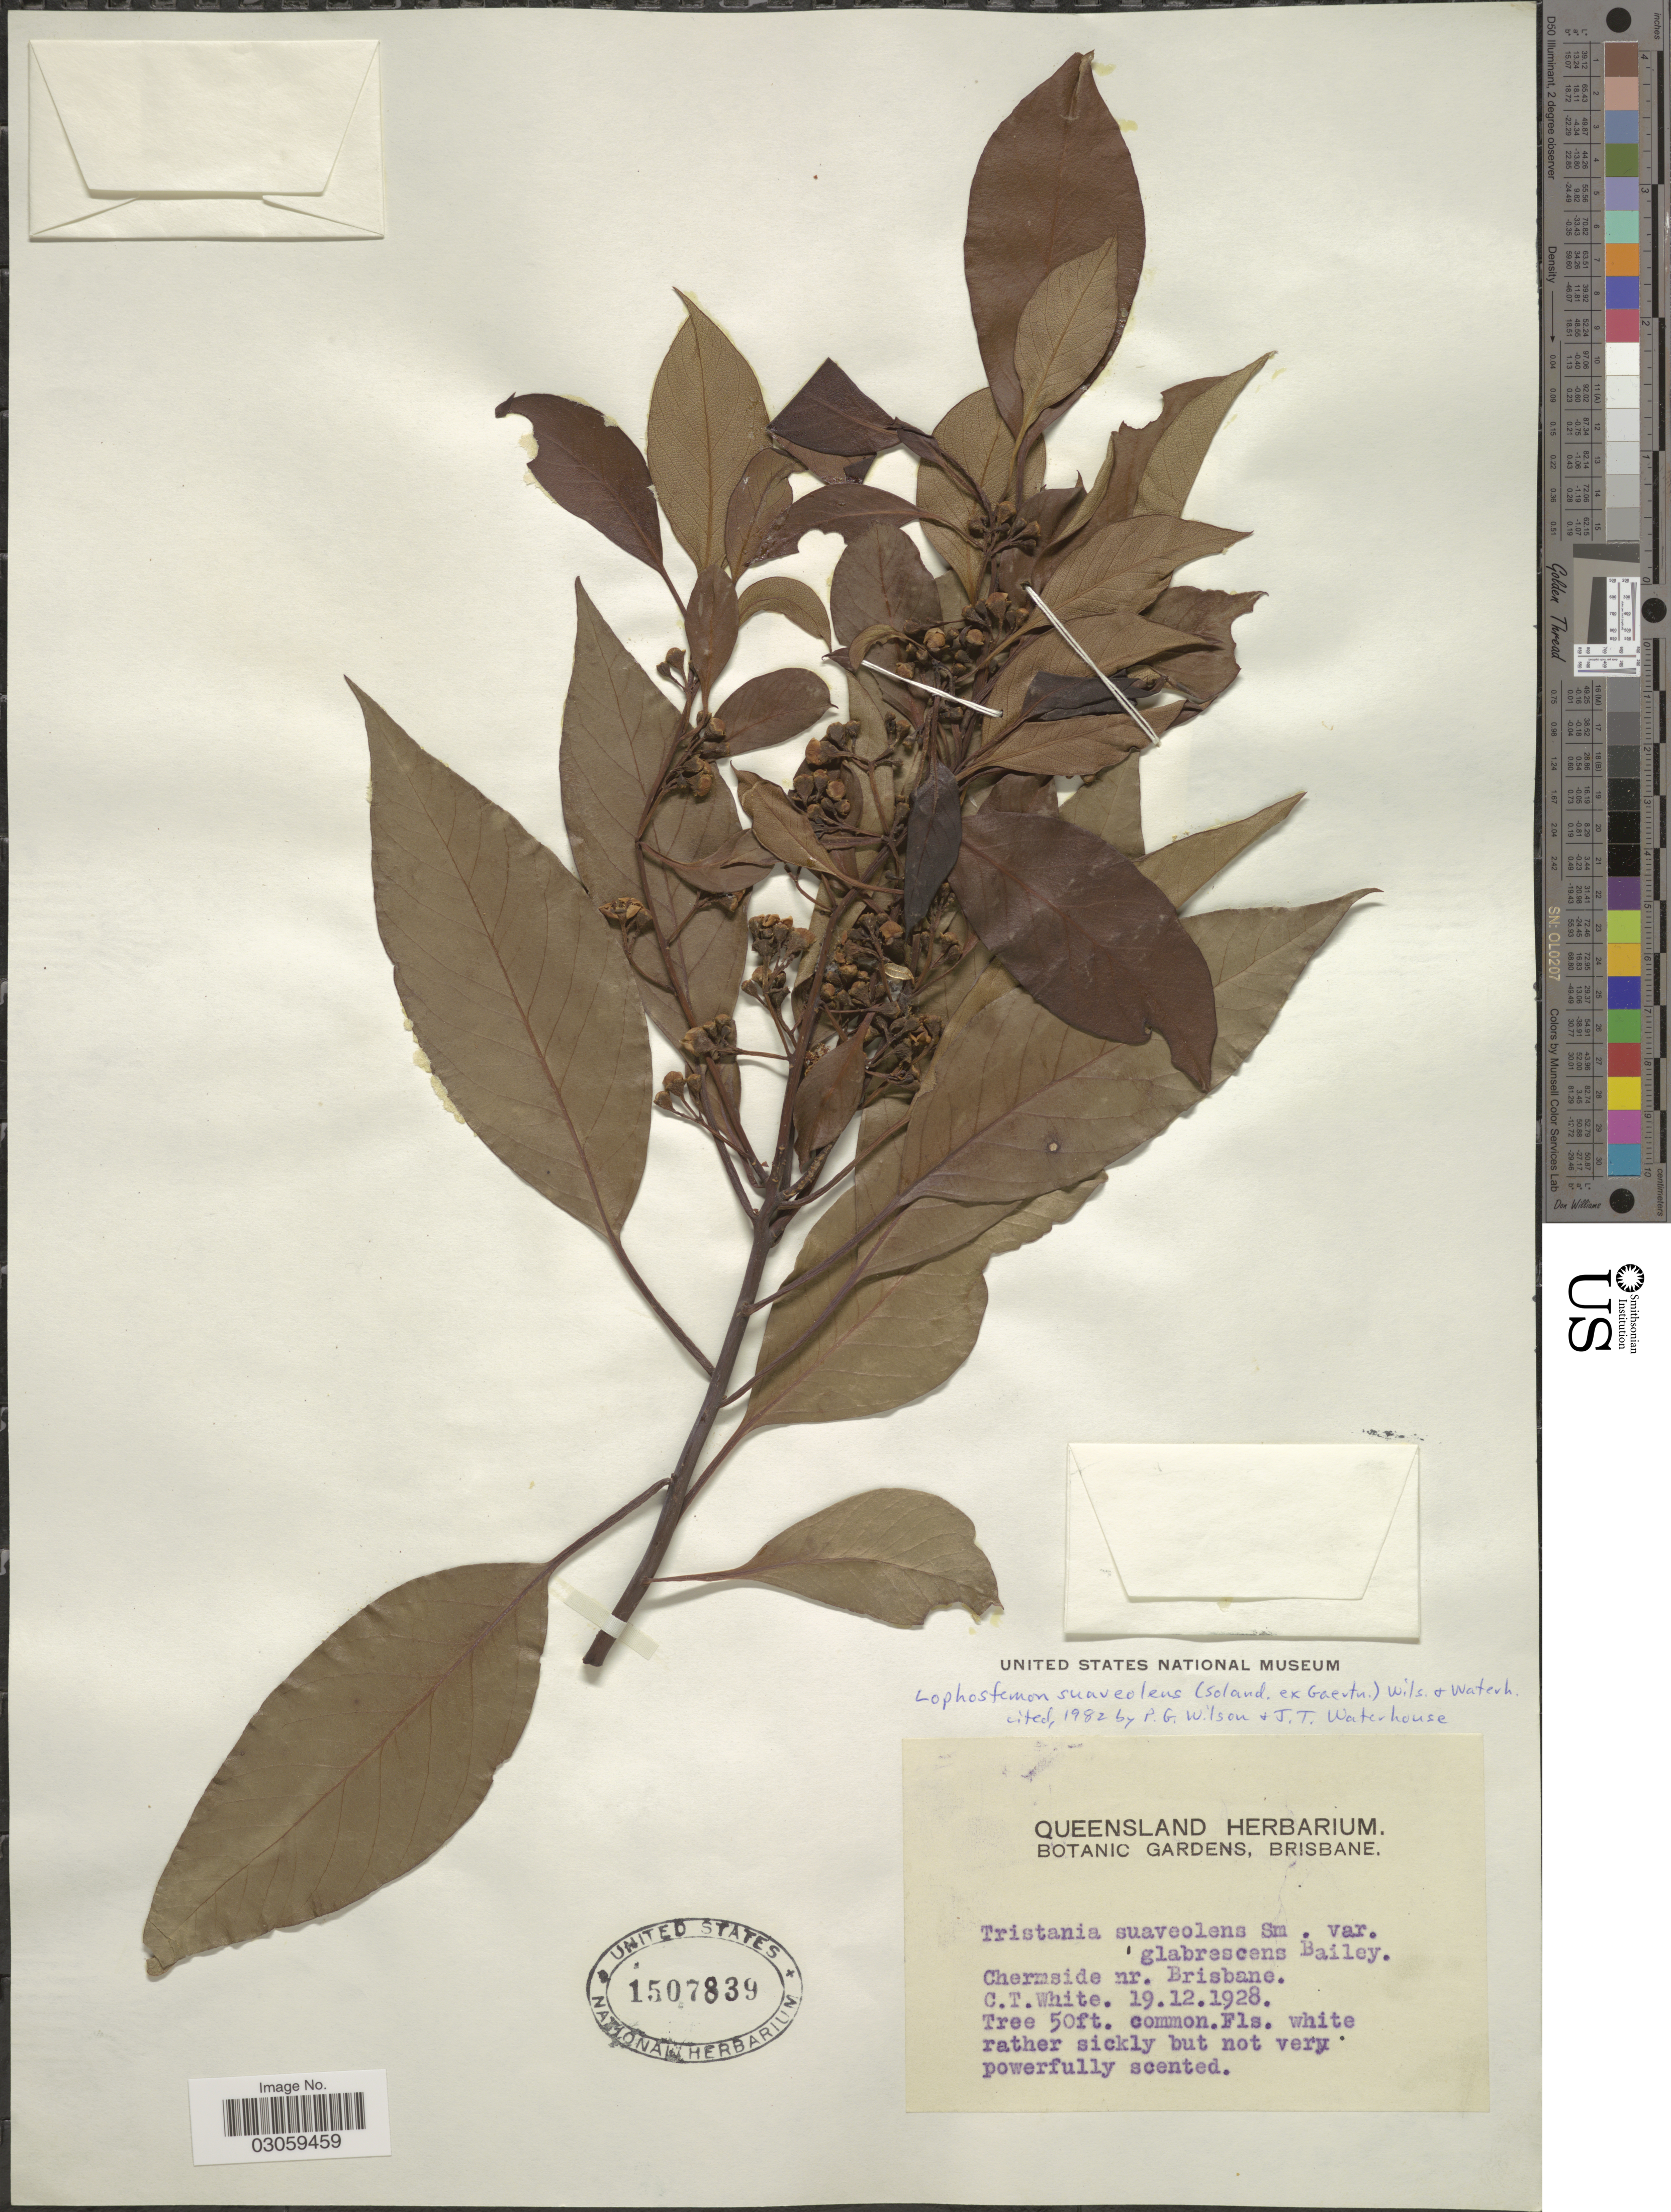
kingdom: Plantae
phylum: Tracheophyta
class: Magnoliopsida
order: Myrtales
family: Myrtaceae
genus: Lophostemon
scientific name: Lophostemon suaveolens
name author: (Sol. ex Gaertn.) P.G. Wilson & J. T. Waterh.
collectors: C. T. White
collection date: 1928-12-19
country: Australia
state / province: Queensland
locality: Chermside nr. Brisbane.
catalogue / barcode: US 1507839